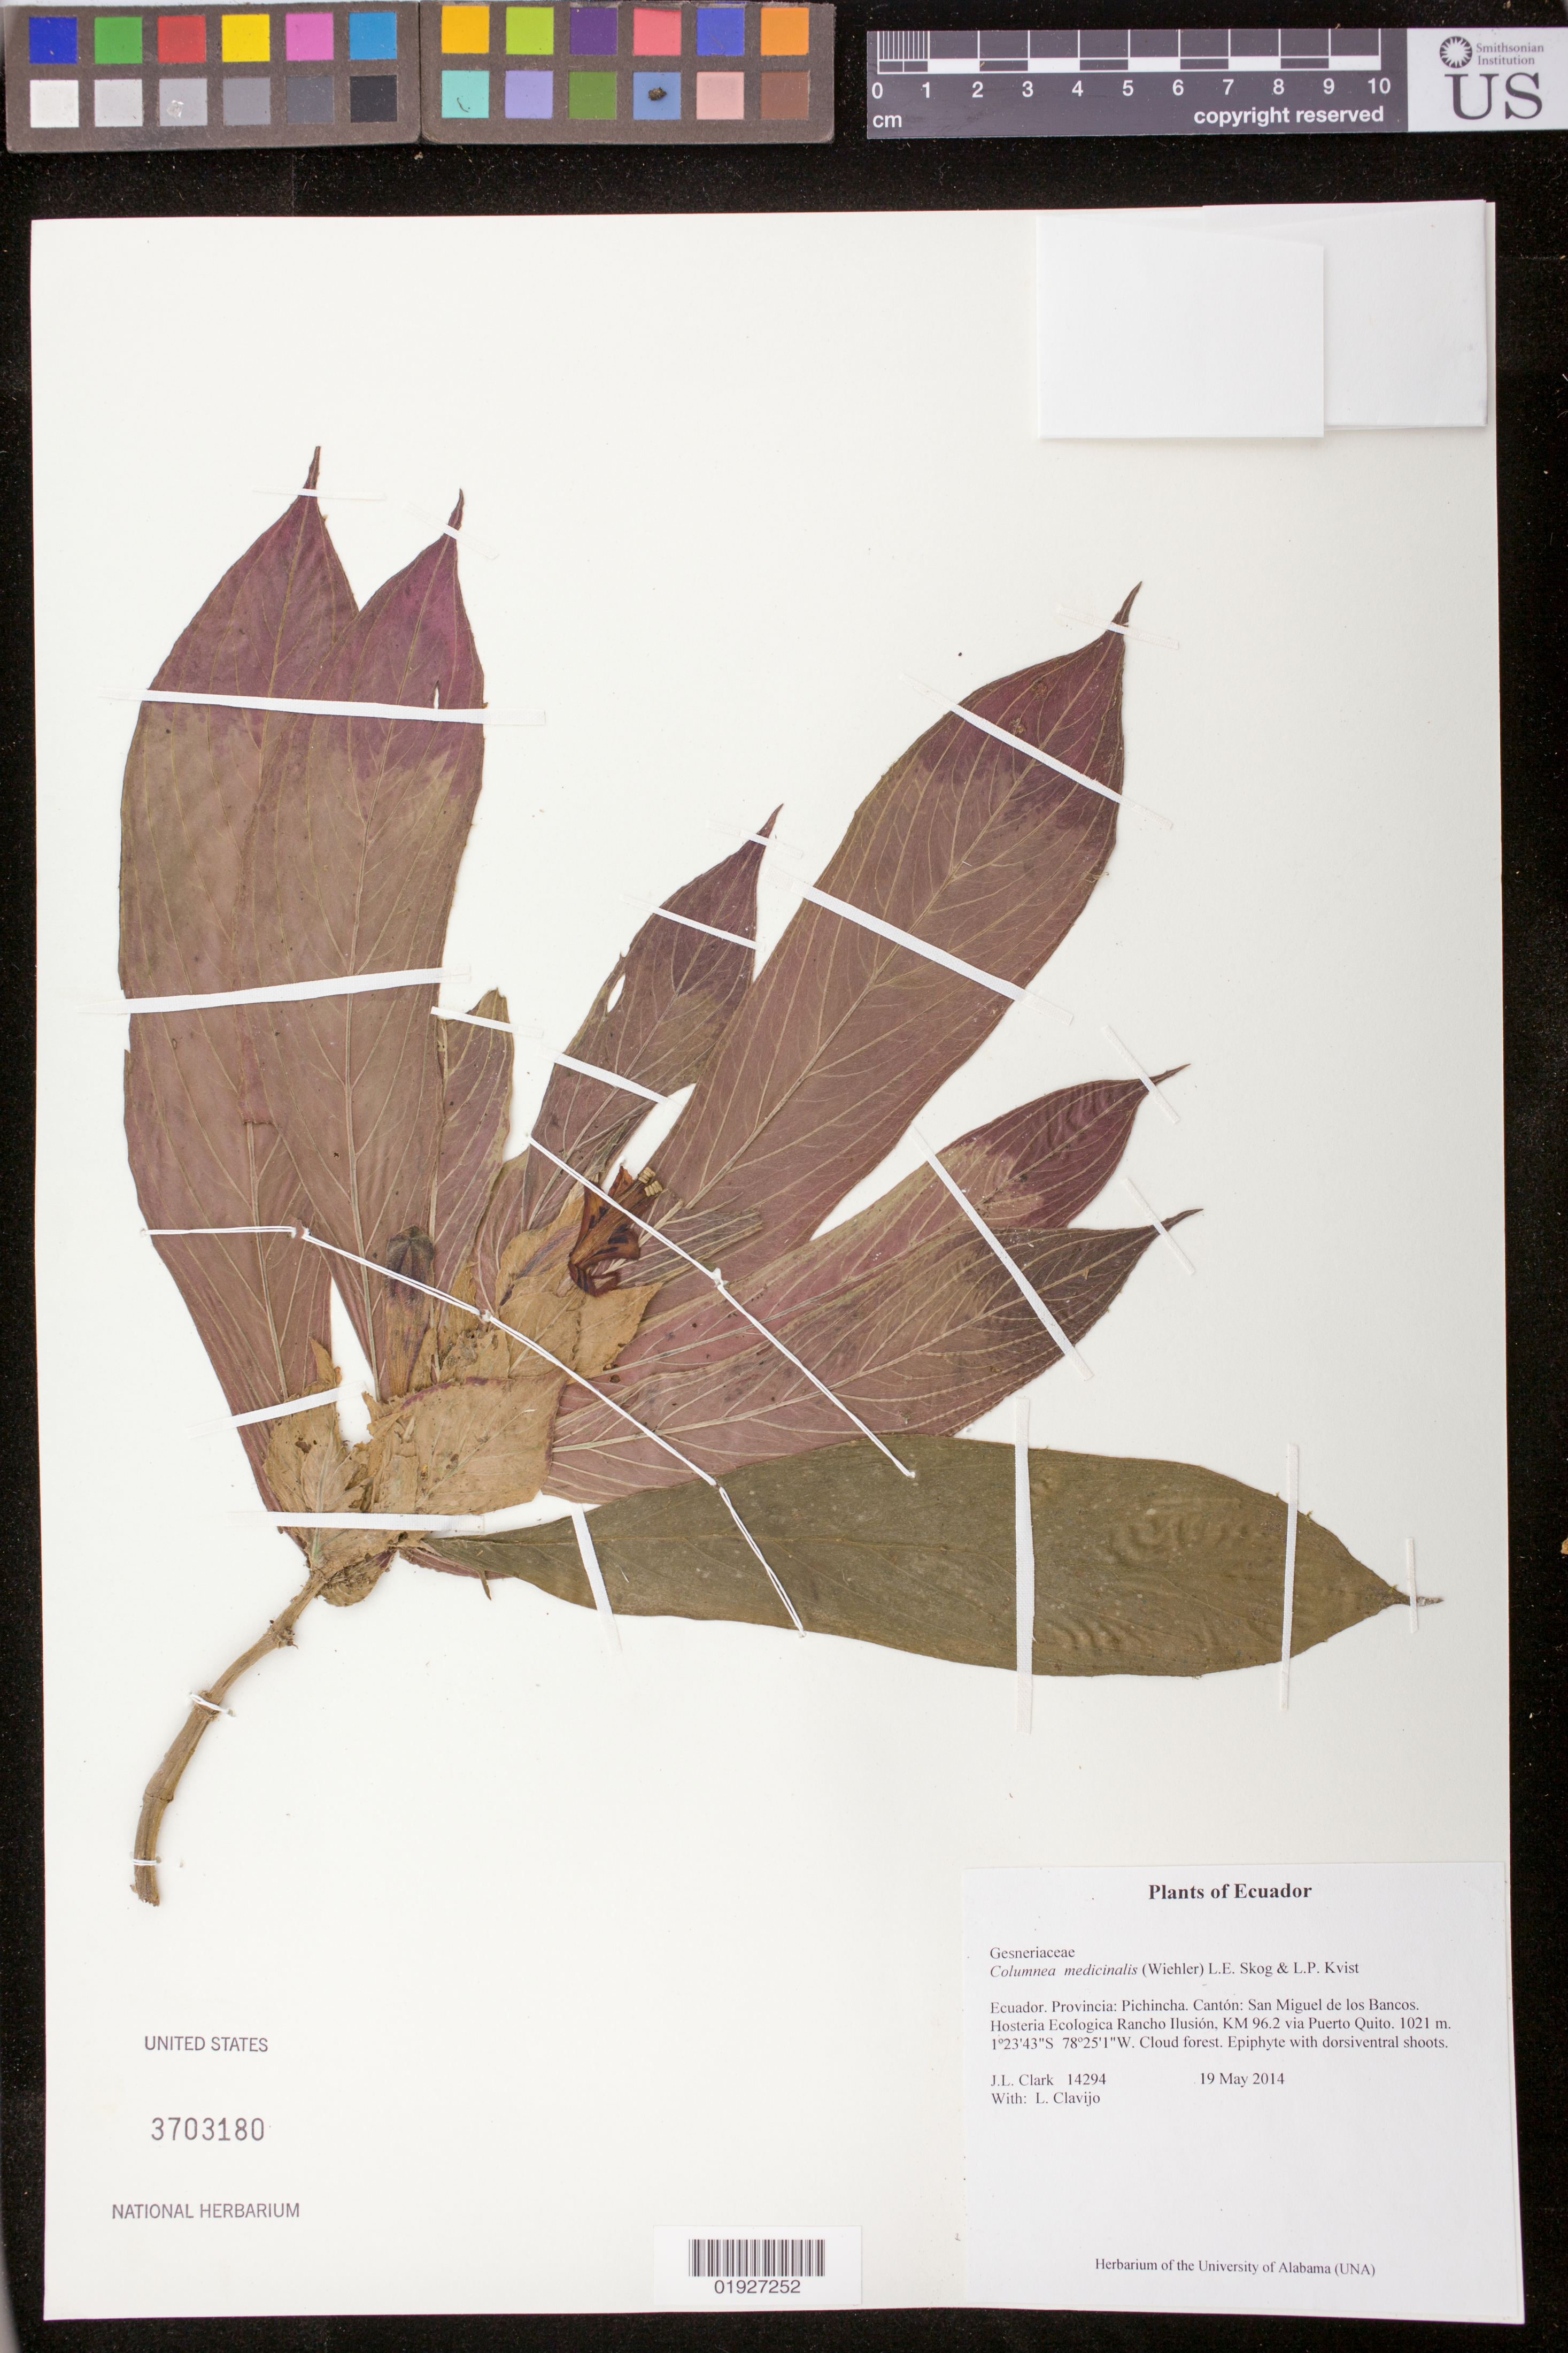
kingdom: Plantae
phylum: Tracheophyta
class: Magnoliopsida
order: Lamiales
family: Gesneriaceae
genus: Columnea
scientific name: Columnea medicinalis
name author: (Wiehler) L.E. Skog & L.P. Kvist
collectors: J. L. Clark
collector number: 14294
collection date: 2014-05-19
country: Ecuador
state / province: Pichincha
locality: Canton: San Miguel de los Bancos. Hosteria Ecologica Rancho Ilusion, KM 96.2 via Puerto Quito.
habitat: Cloud forest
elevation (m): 1021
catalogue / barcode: US 3703180